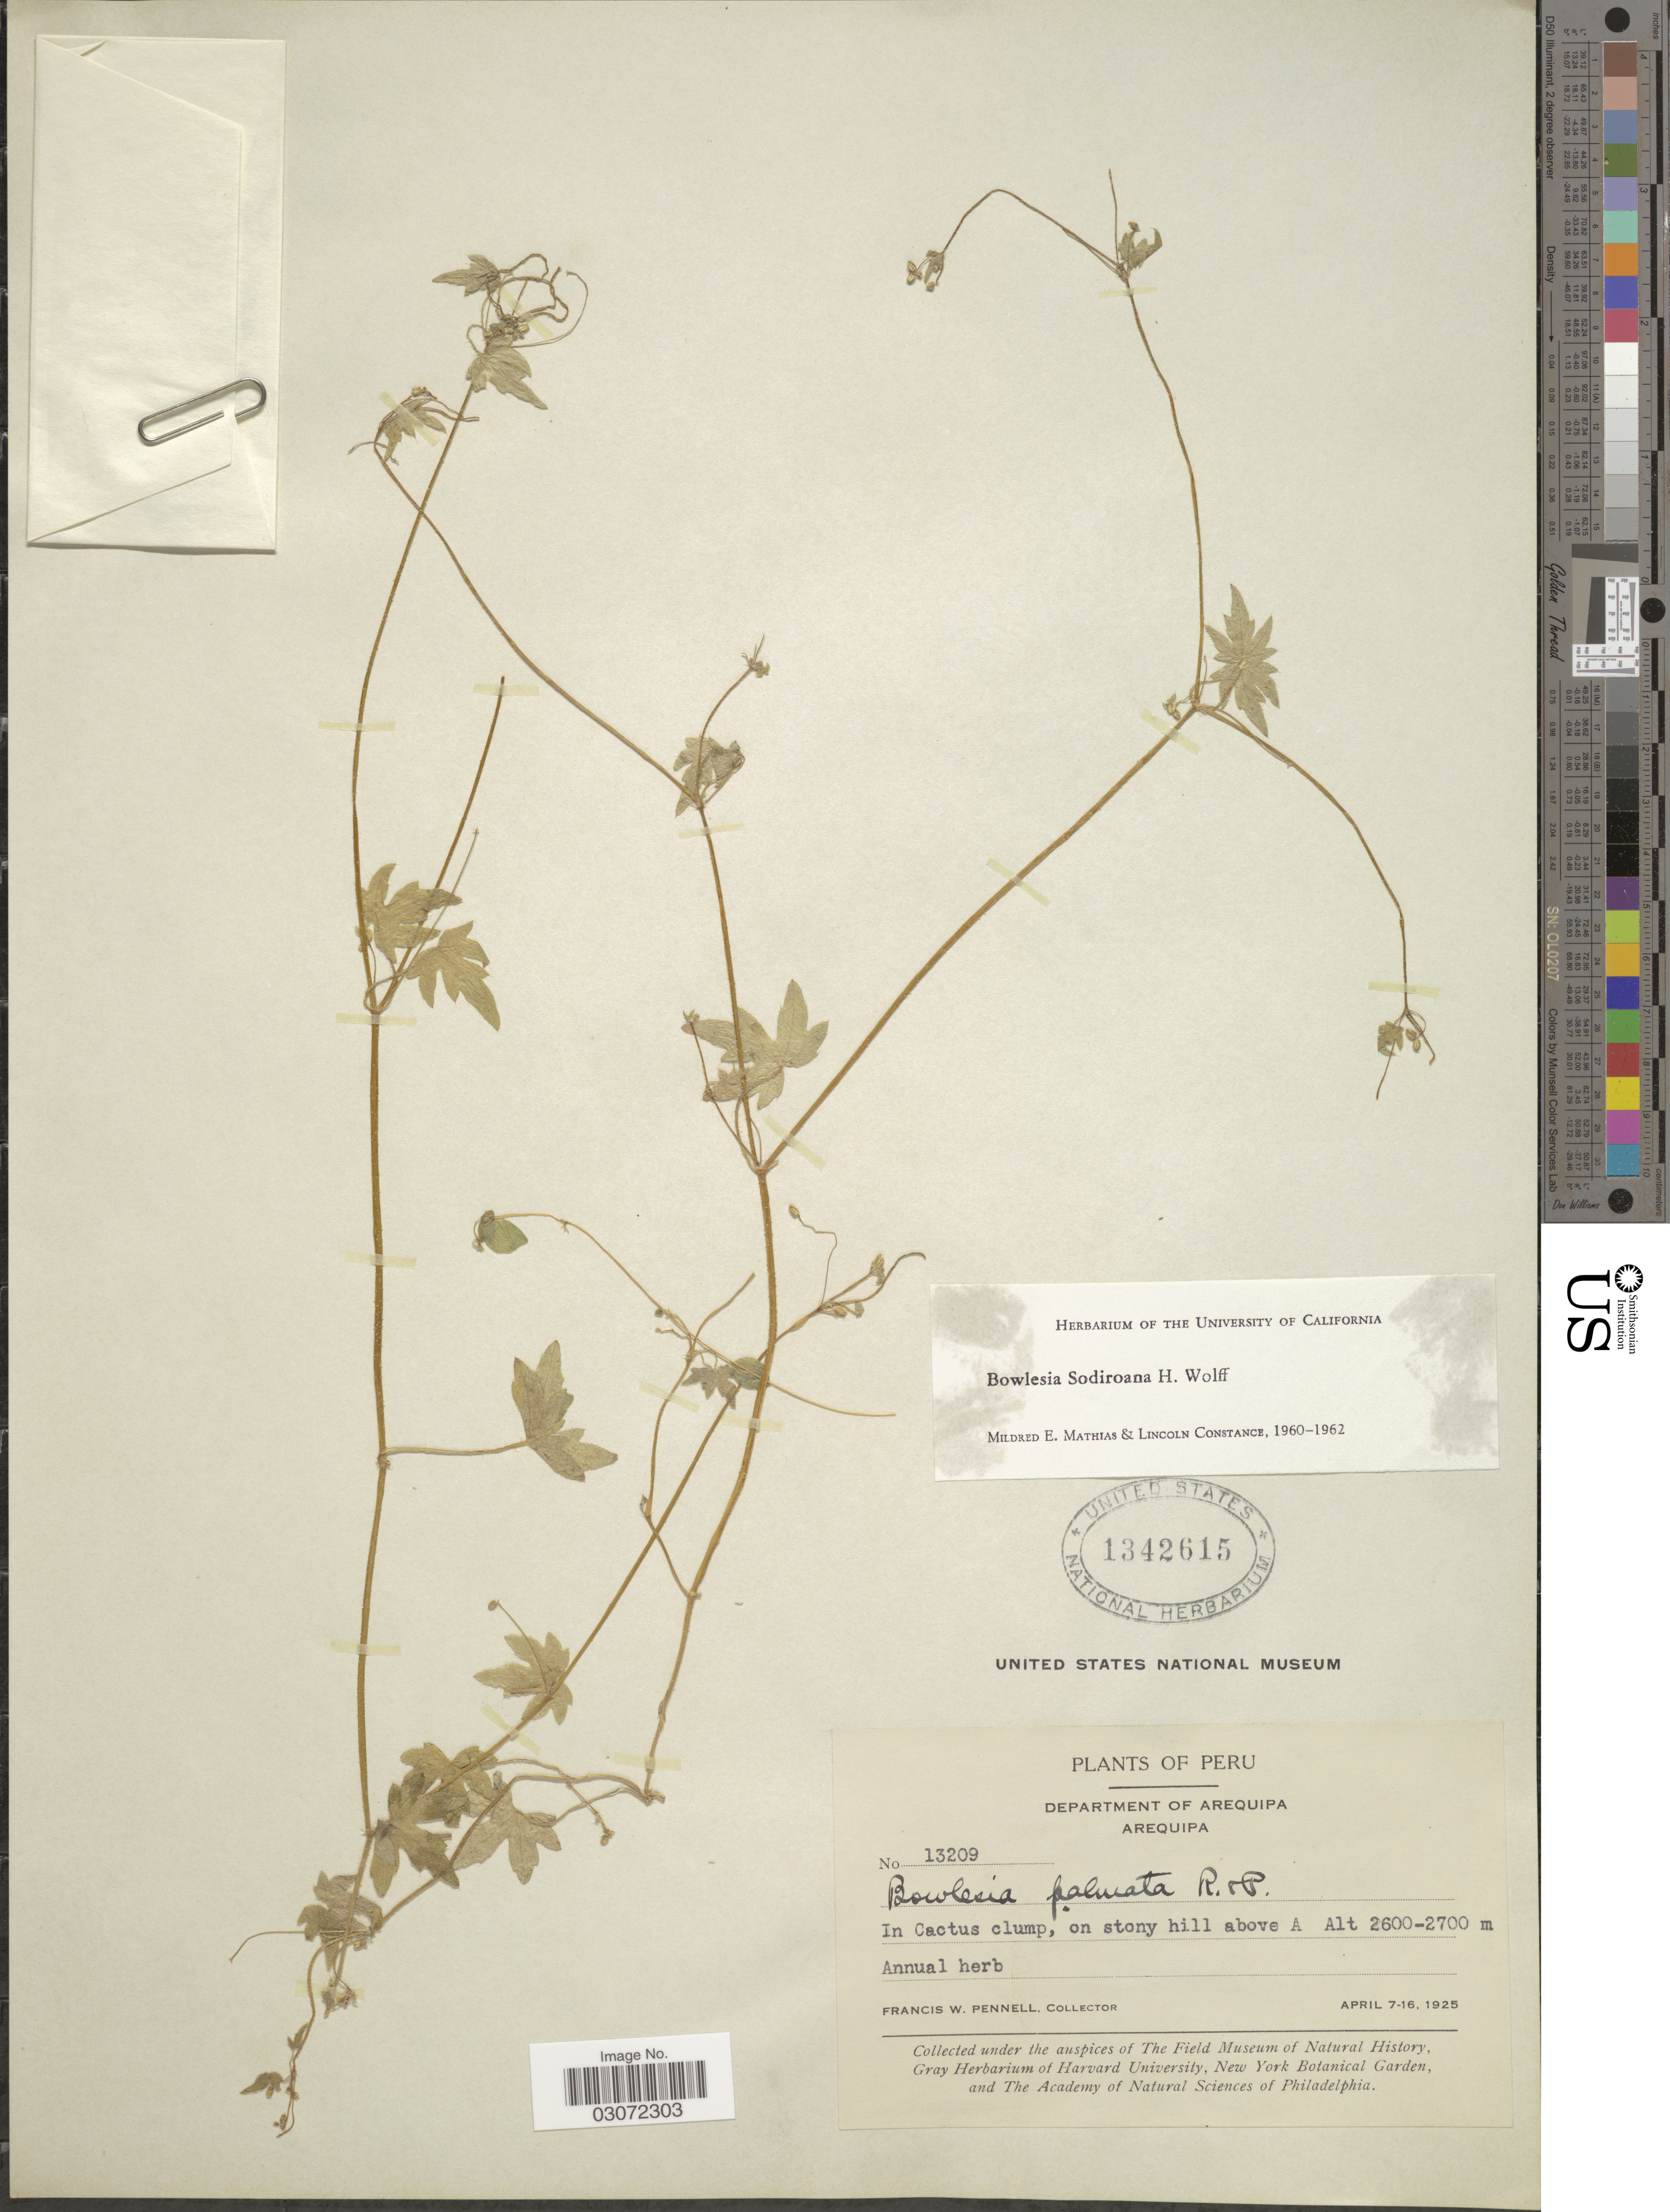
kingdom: Plantae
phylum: Tracheophyta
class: Magnoliopsida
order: Apiales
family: Apiaceae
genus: Bowlesia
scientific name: Bowlesia sodiroana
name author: H. Wolff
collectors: F. W. Pennell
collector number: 13209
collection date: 1925-04-07/1925-04-16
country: Peru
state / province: Arequipa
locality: Department of Arequipa. On stony hill above A.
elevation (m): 2600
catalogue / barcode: US 1342615